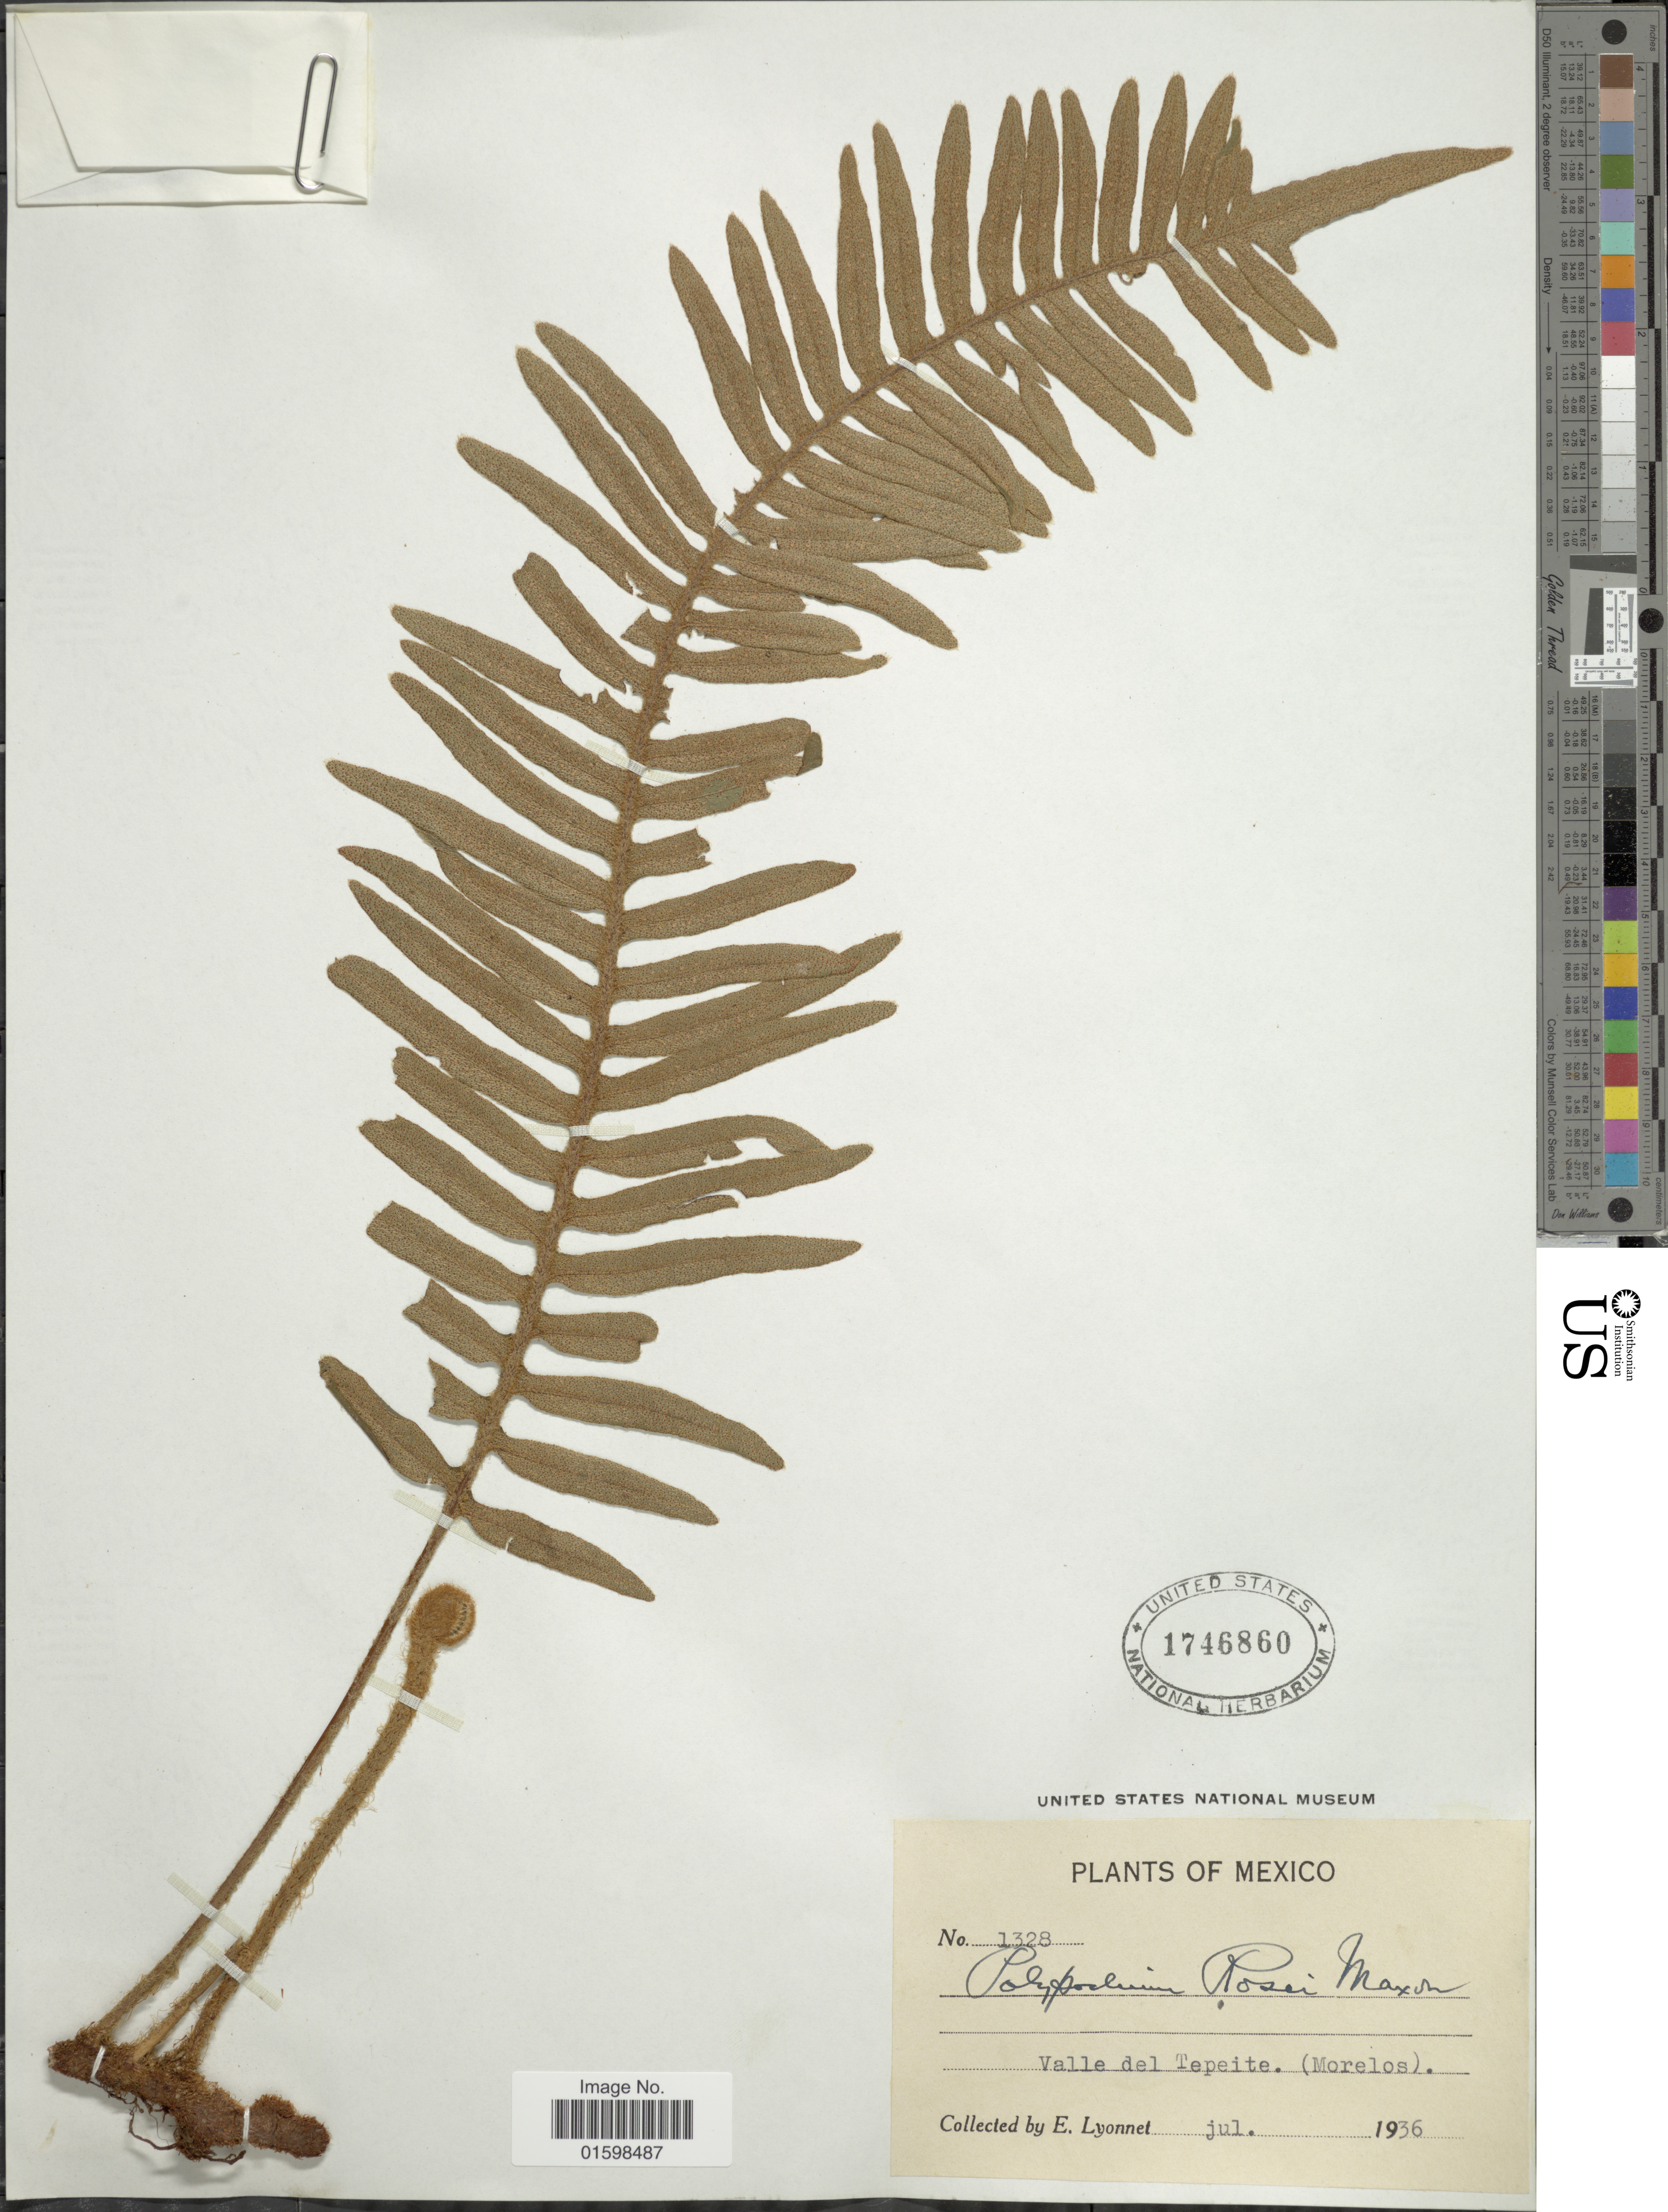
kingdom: Plantae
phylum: Tracheophyta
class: Polypodiopsida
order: Polypodiales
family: Polypodiaceae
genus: Pleopeltis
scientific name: Pleopeltis rosei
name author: (Maxon) A.R. Sm. & Tejero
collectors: E. Lyonnet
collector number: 1328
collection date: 1936-07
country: Mexico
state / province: Morelos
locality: Vale del Tepeite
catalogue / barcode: US 1746860